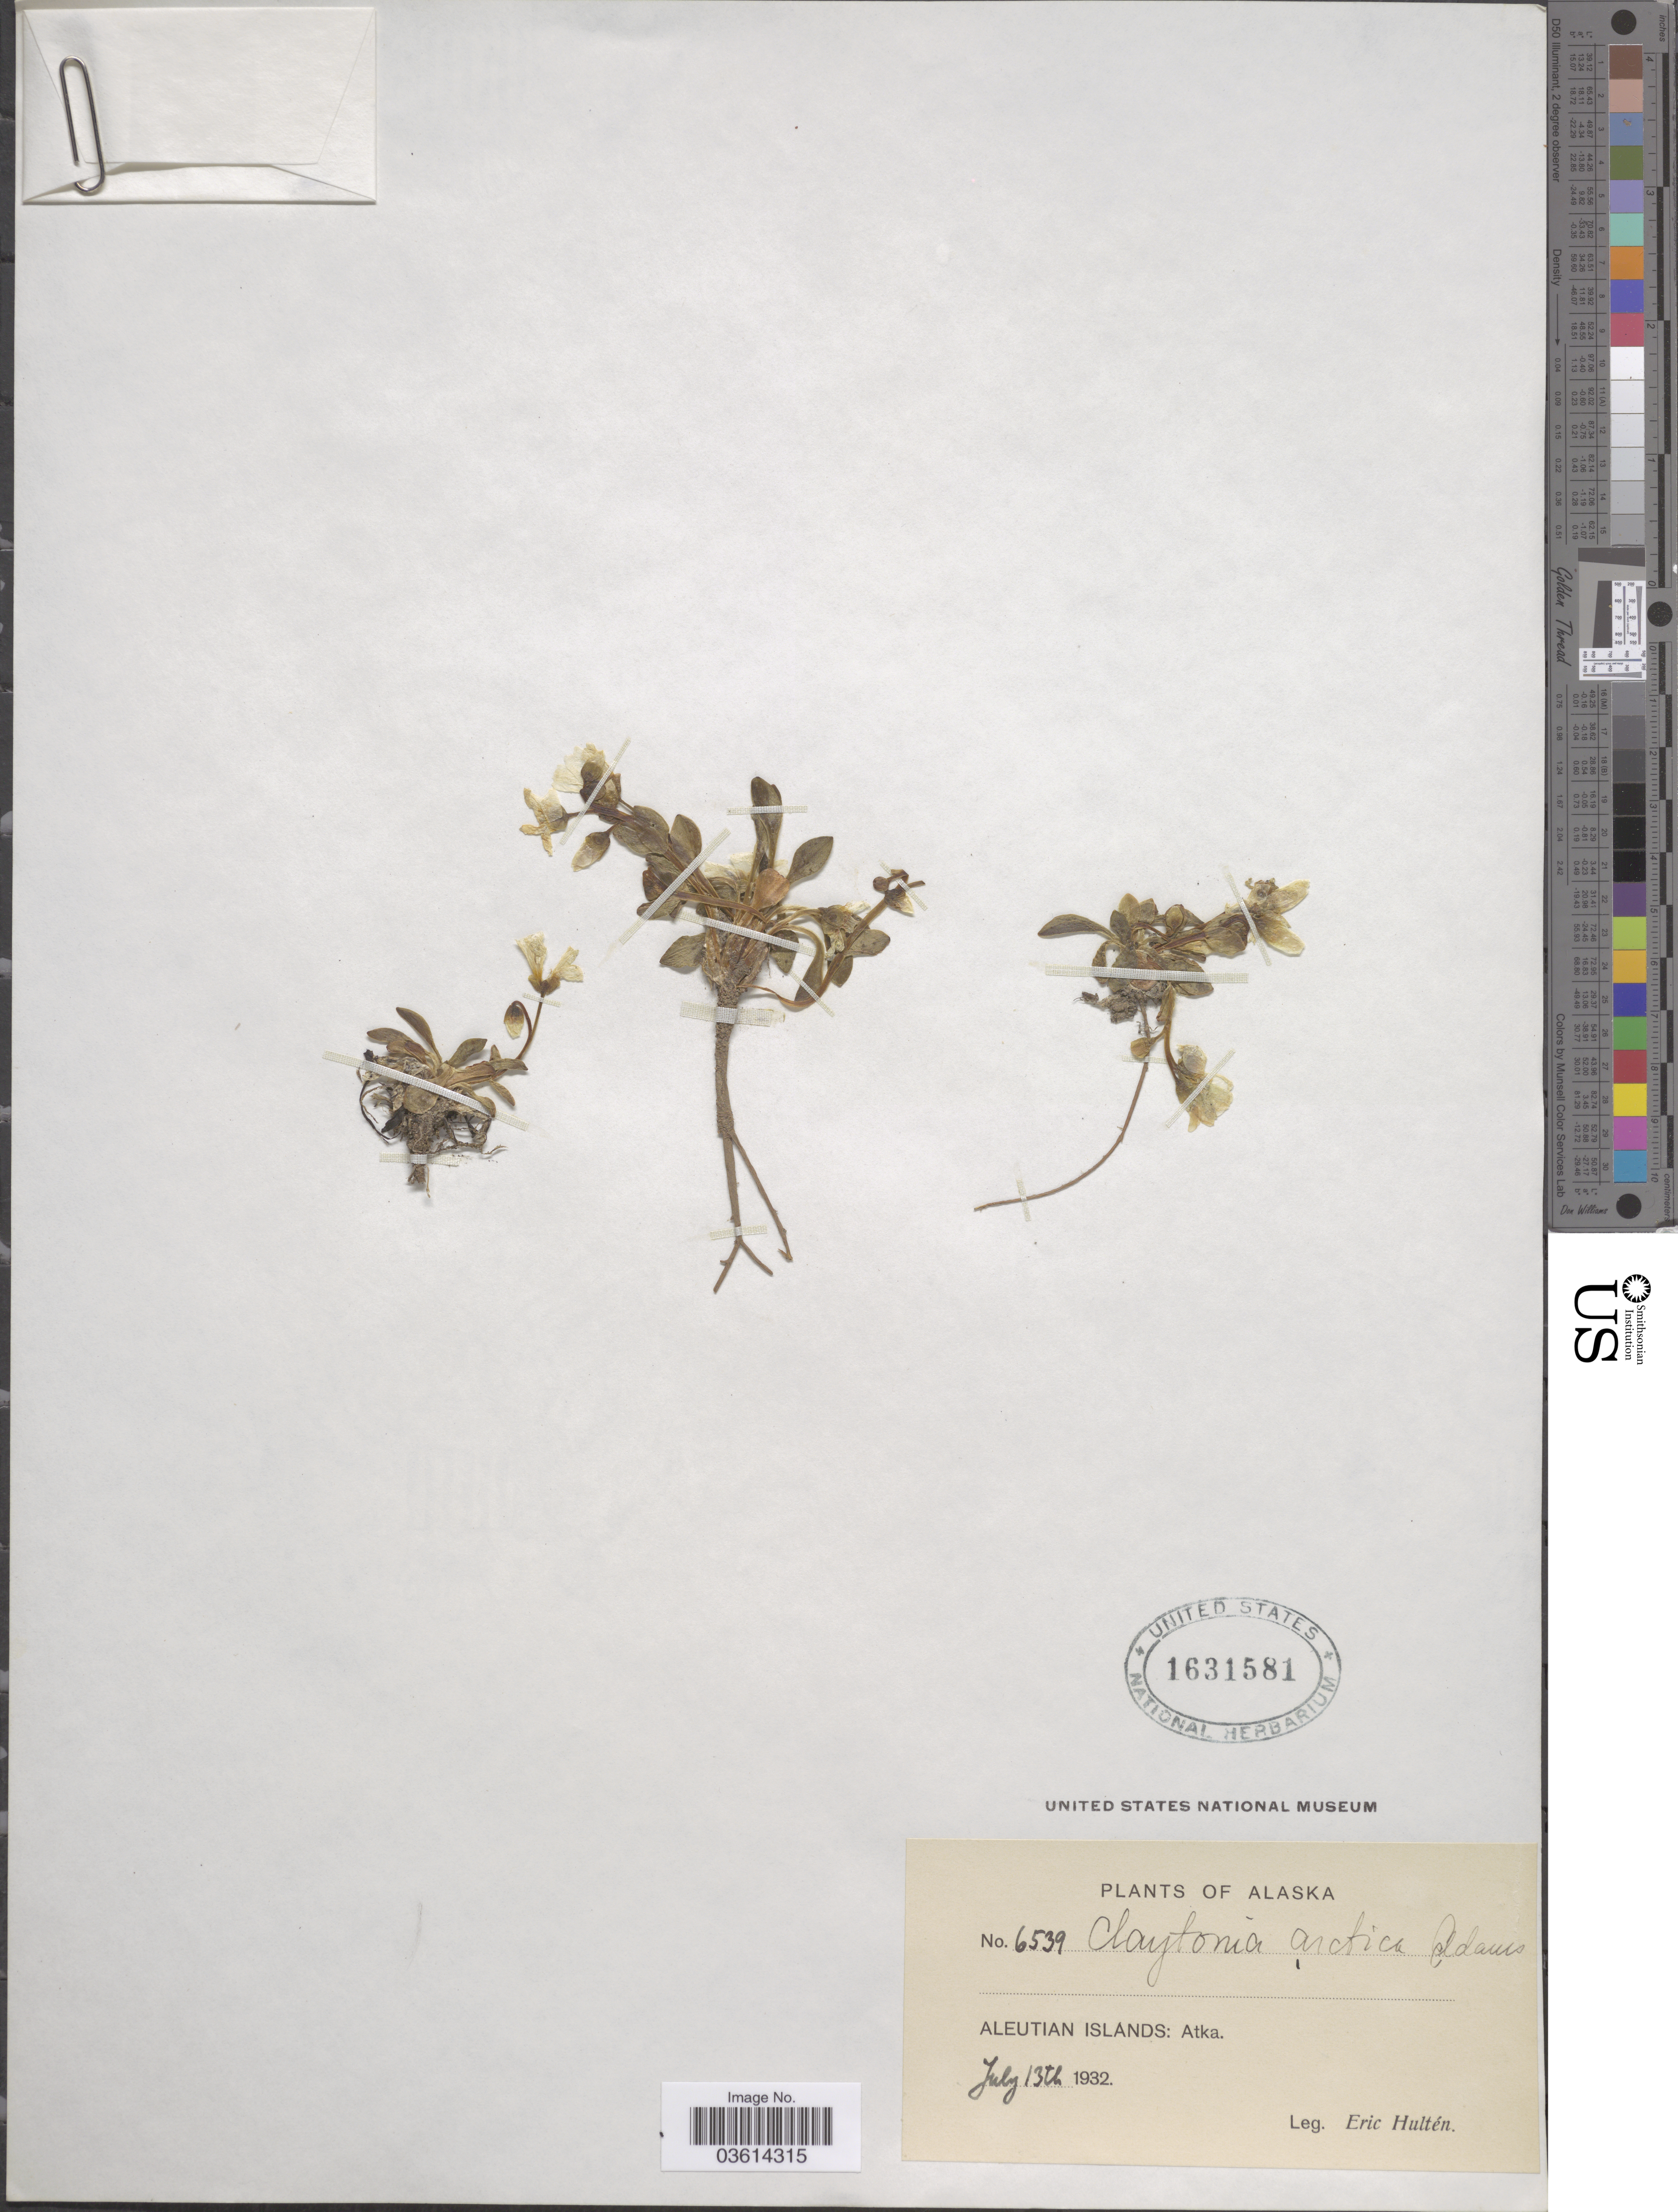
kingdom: Plantae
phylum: Tracheophyta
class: Magnoliopsida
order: Caryophyllales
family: Montiaceae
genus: Claytonia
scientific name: Claytonia arctica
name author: Adams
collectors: E. G. Hultén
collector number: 6539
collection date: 1932-07-13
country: United States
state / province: Alaska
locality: Aleutian Islands: Atka.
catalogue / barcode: US 1631581